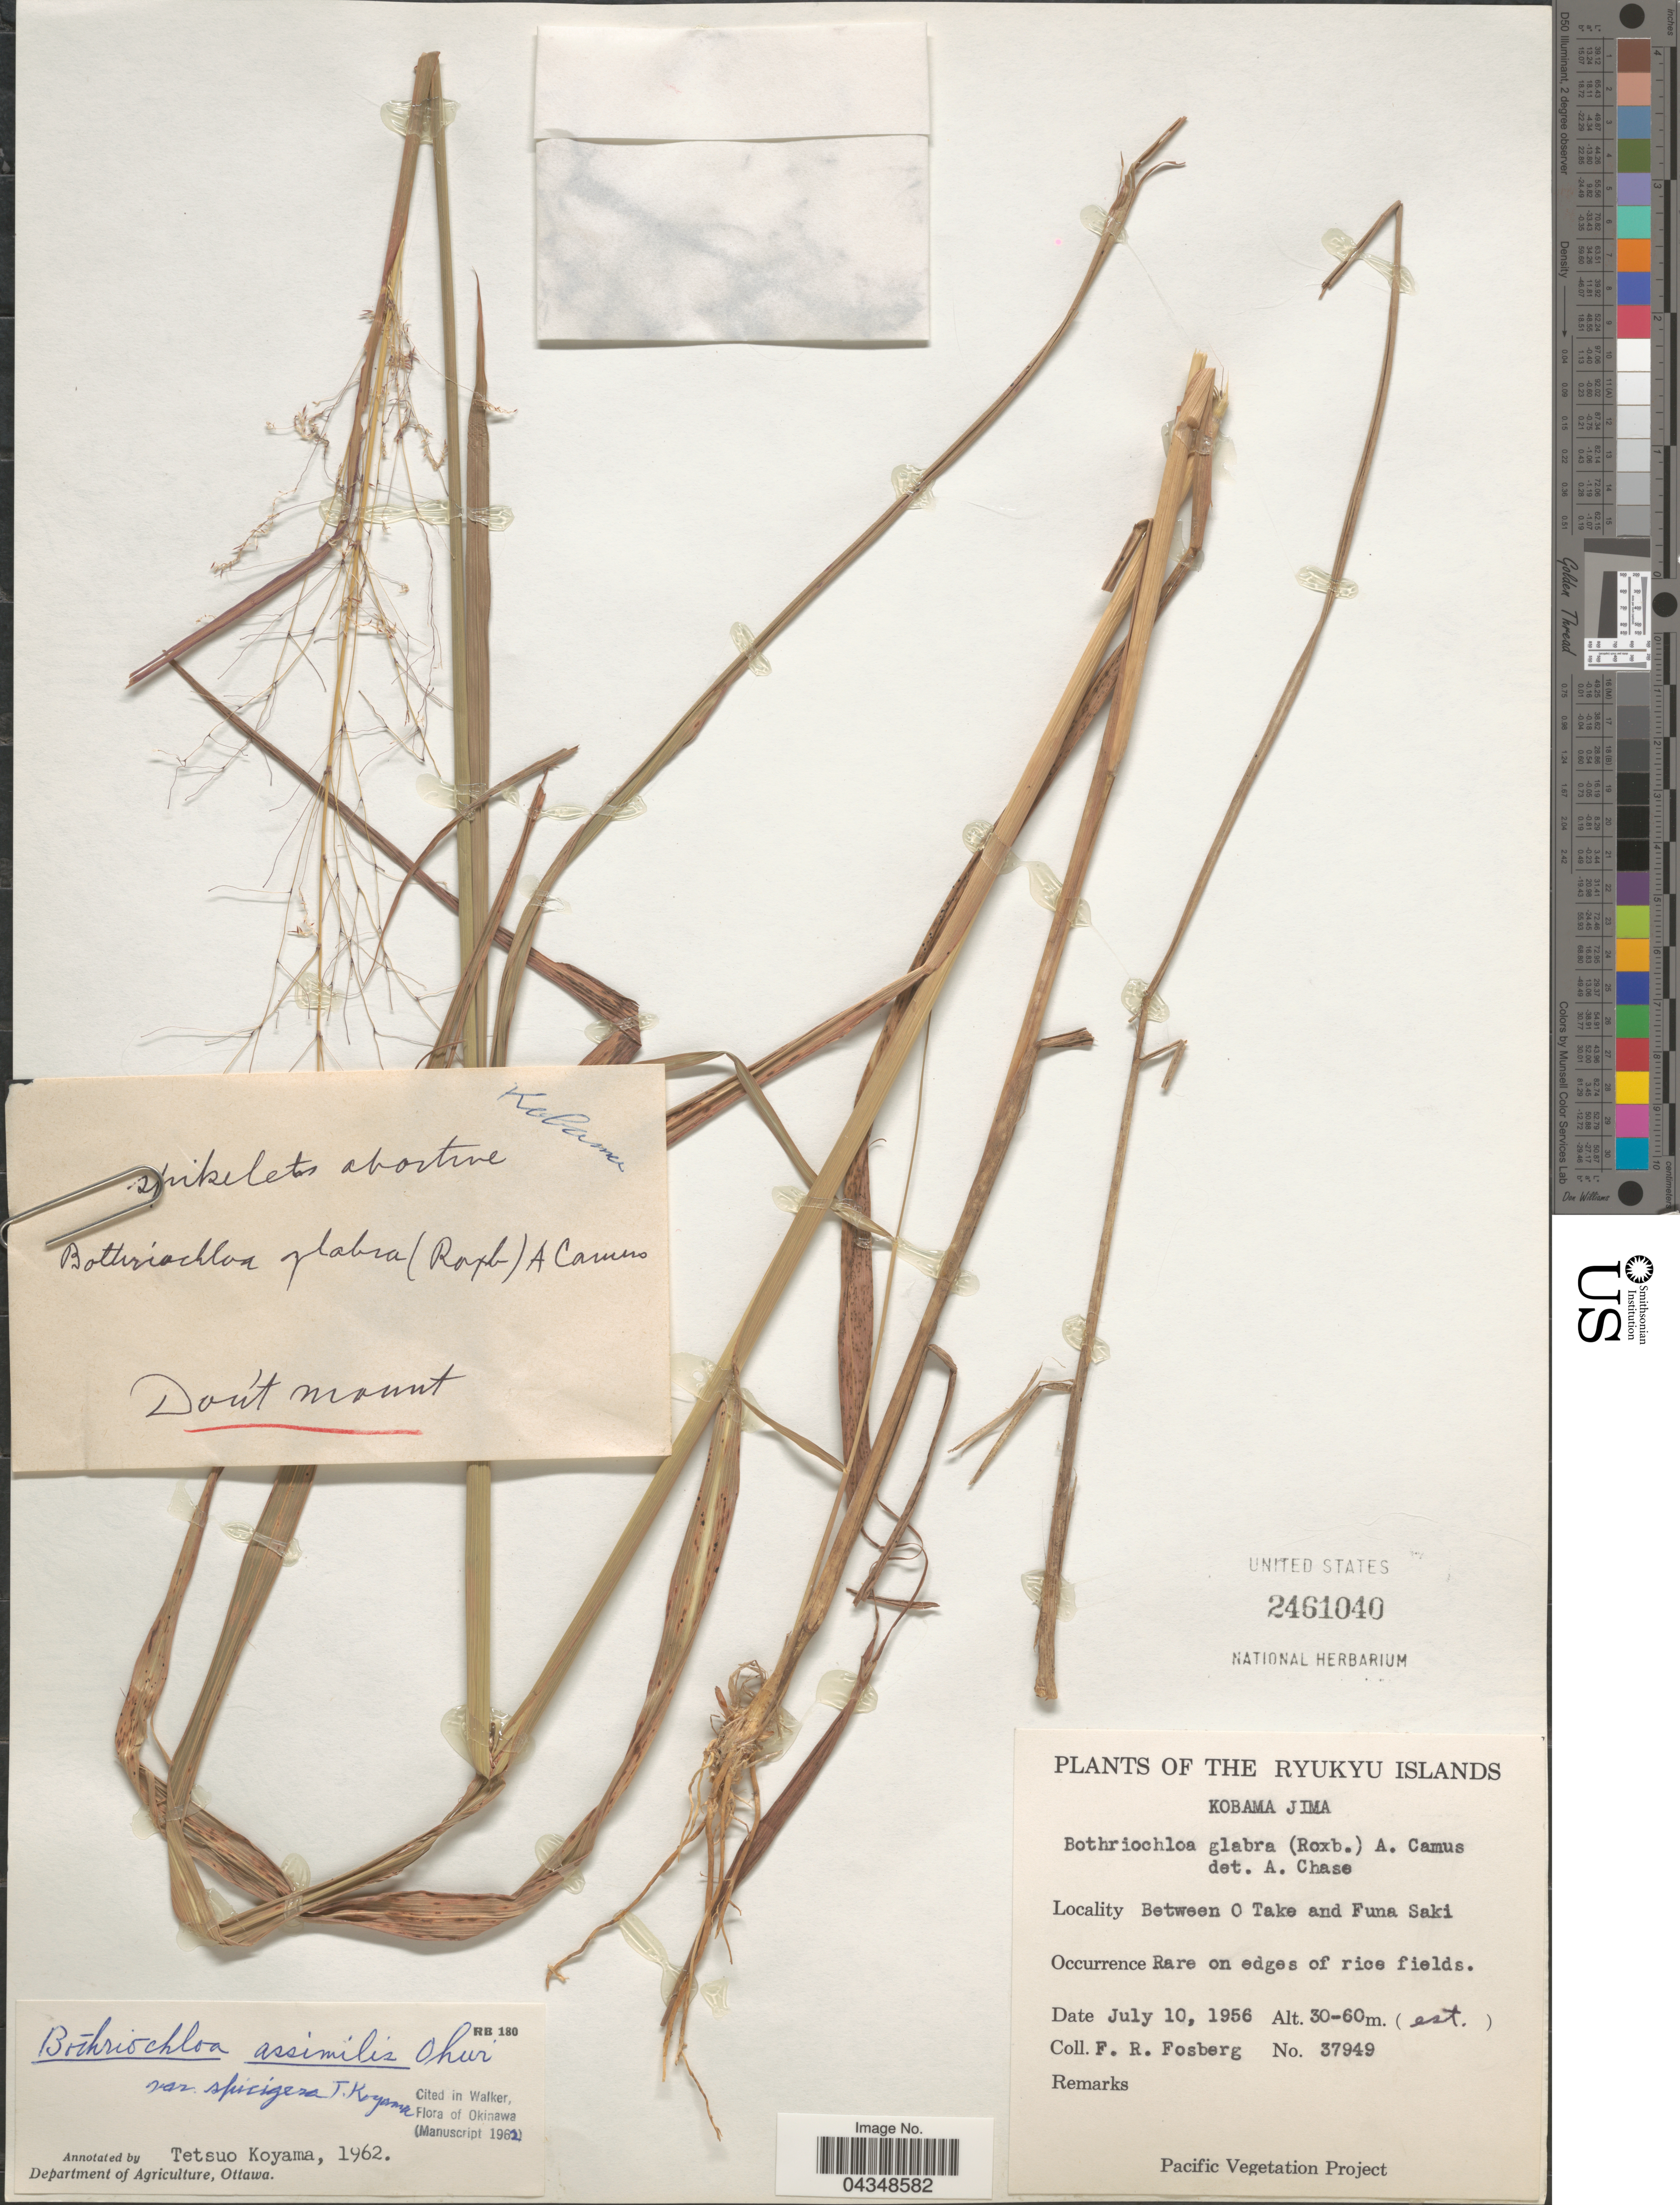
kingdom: Plantae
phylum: Tracheophyta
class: Liliopsida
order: Poales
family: Poaceae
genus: Bothriochloa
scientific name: Bothriochloa bladhii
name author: (Retz.) S.T. Blake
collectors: F. R. Fosberg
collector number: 37949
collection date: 1956-07-10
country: Japan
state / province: Okinawa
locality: Ryukyu Islands. Kobama Jima. Between O Take and Funa Saki.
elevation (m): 30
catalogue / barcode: US 2461040